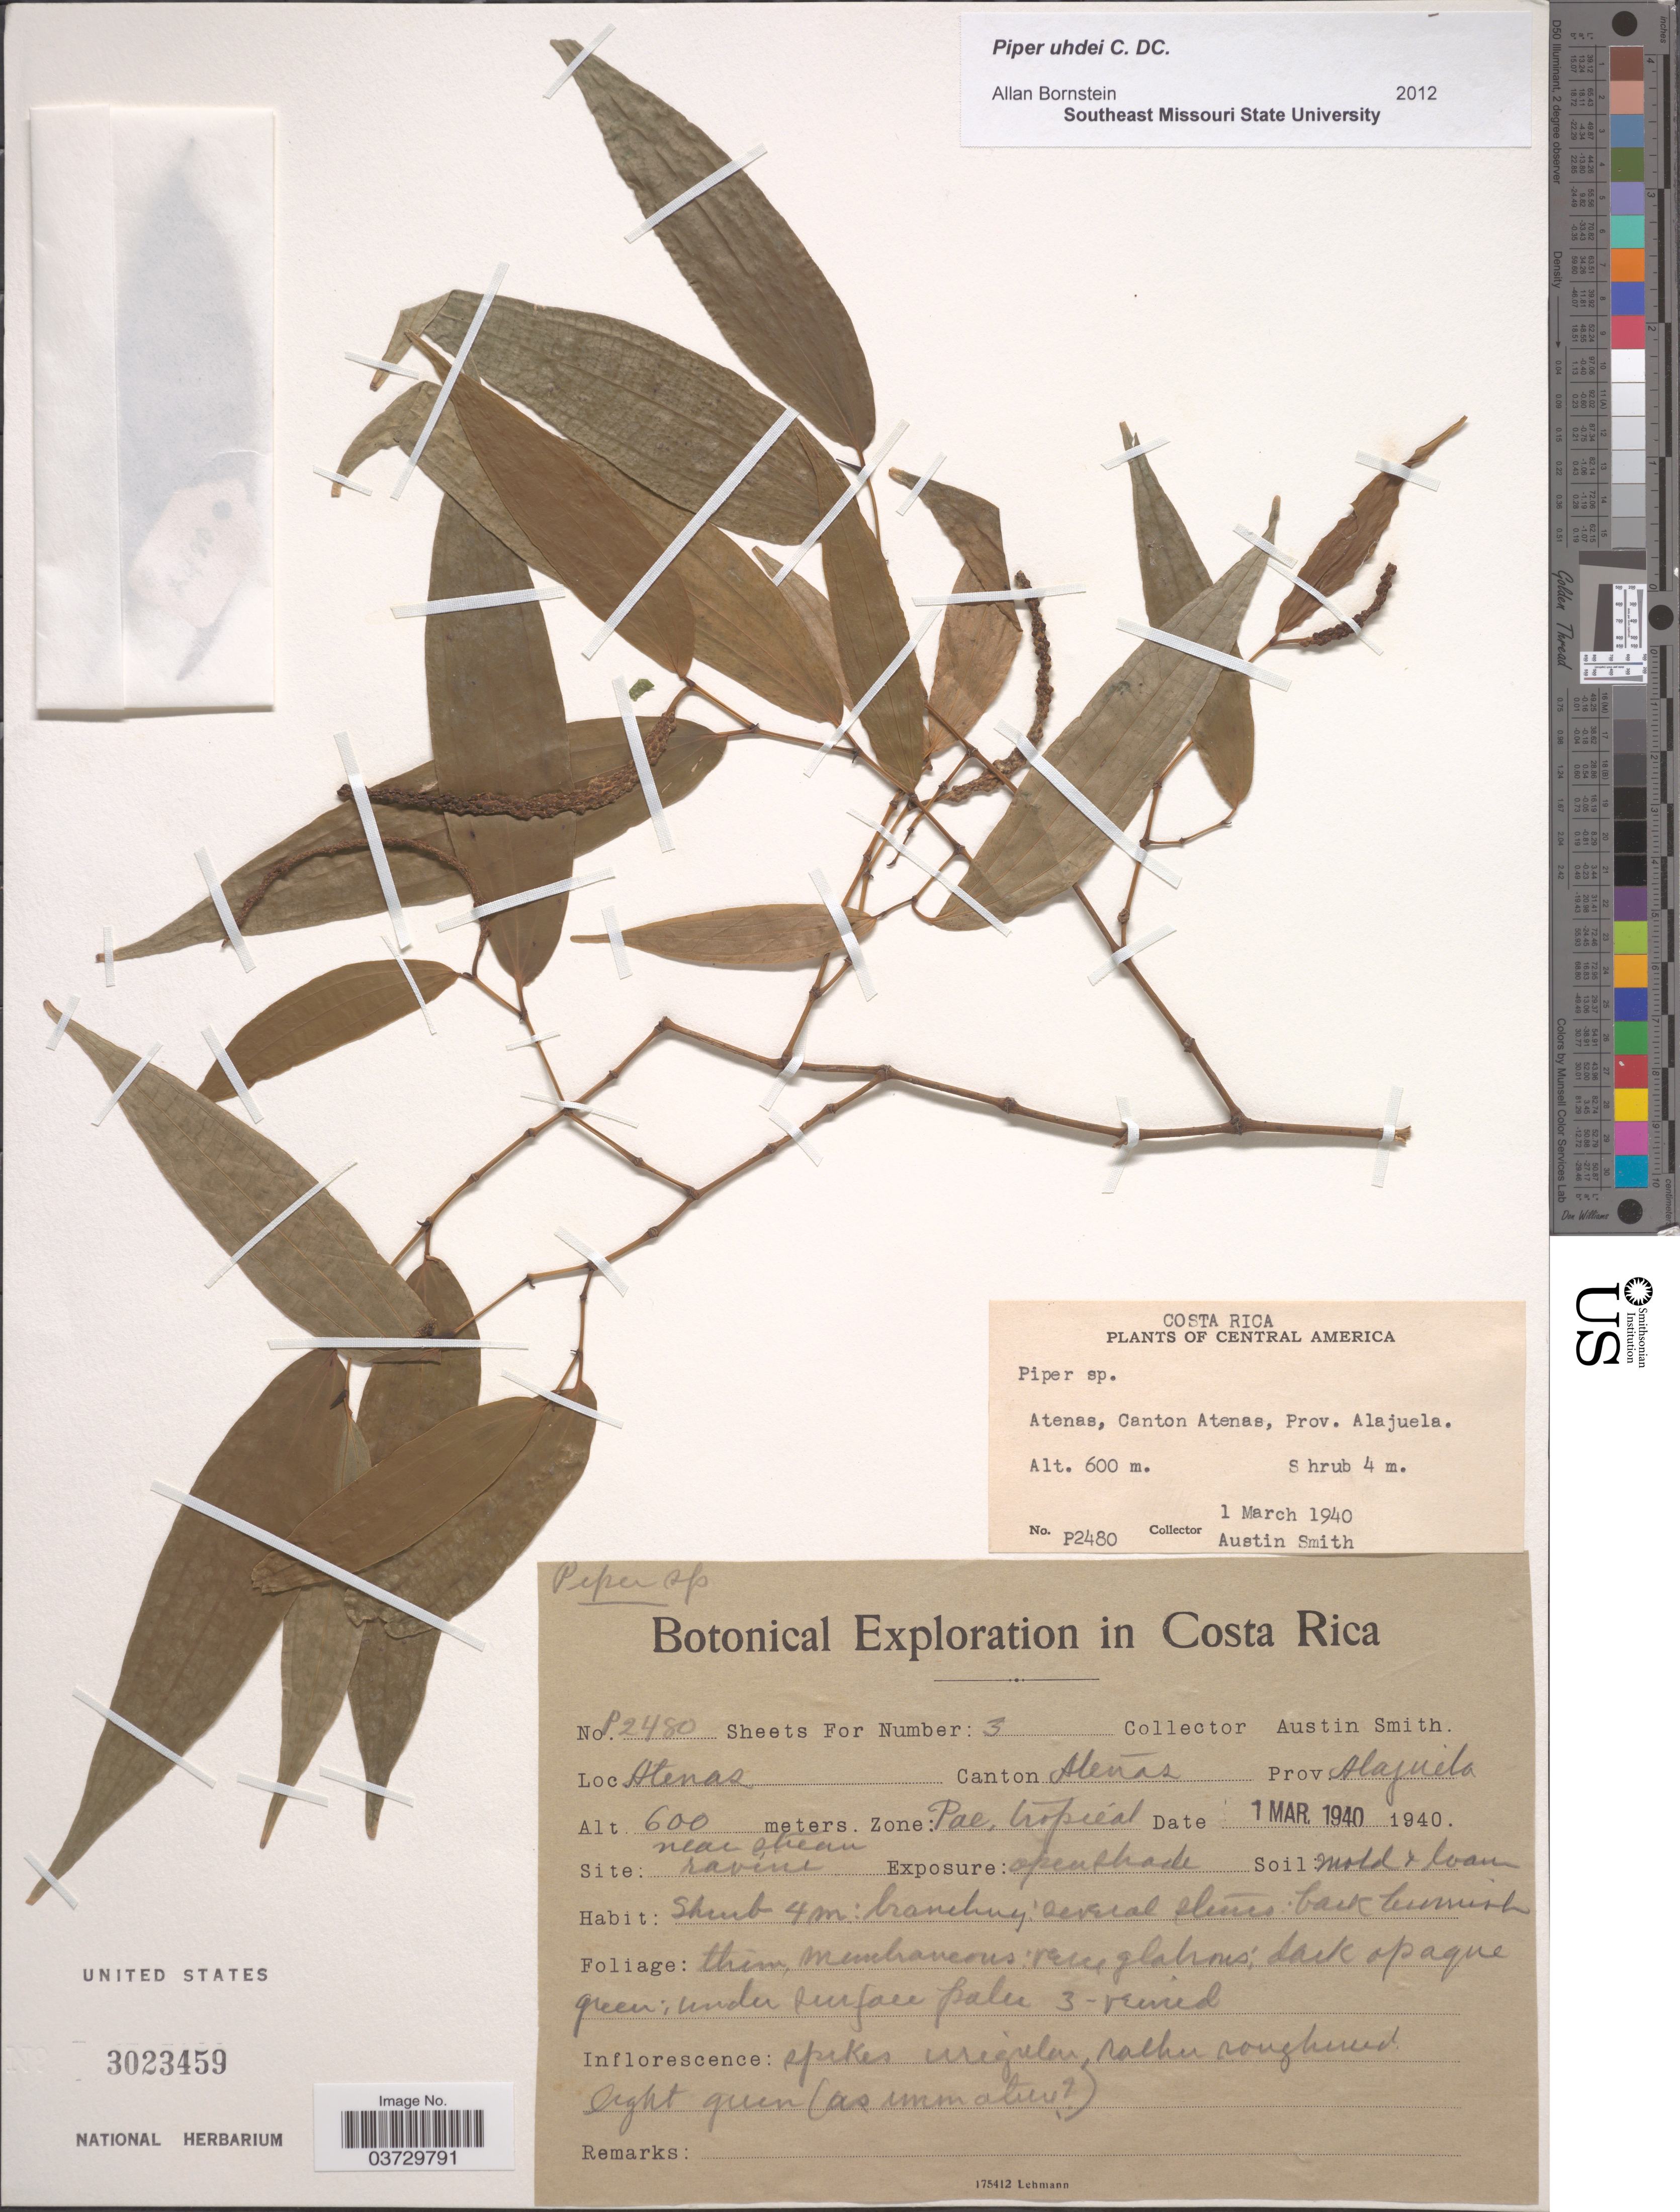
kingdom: Plantae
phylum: Tracheophyta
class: Magnoliopsida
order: Piperales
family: Piperaceae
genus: Piper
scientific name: Piper uhdei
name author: C. DC.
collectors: Aust P. Smith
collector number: P2480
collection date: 1940-03-01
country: Costa Rica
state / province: Alajuela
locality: Atenas, Canton Atenas. Zone: Pac. tropical.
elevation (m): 600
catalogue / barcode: US 3023459